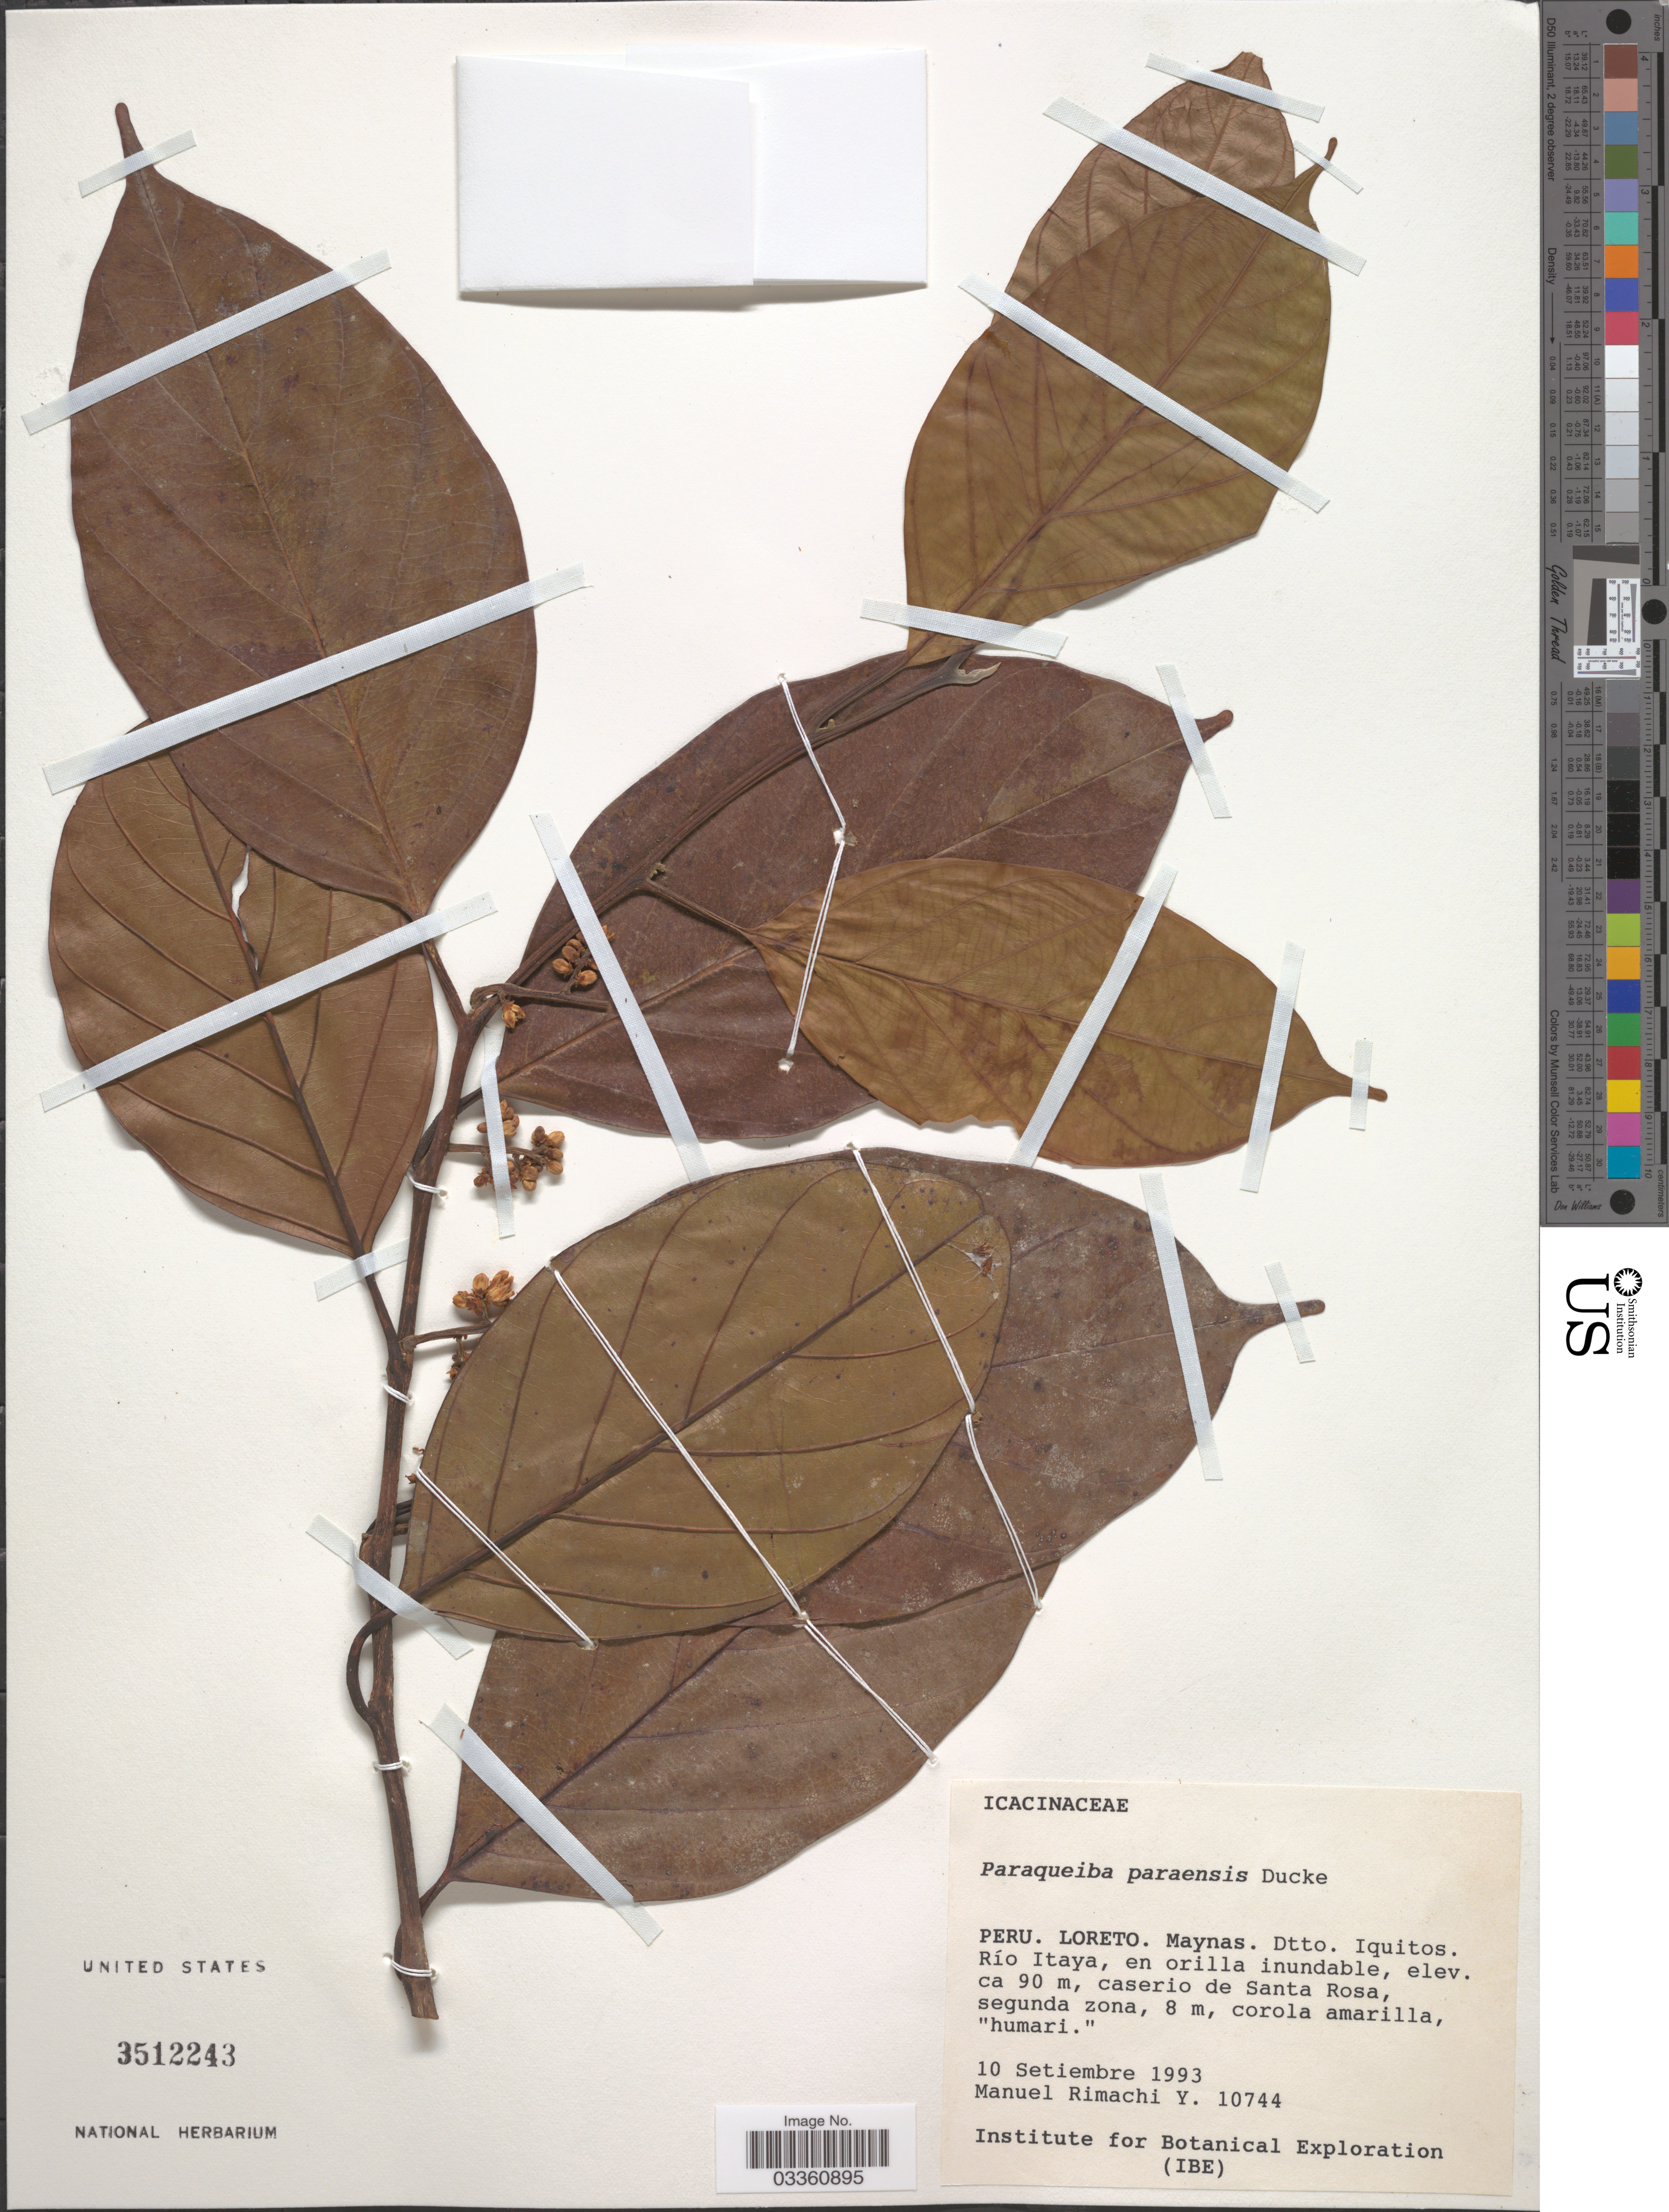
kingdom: Plantae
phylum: Tracheophyta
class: Magnoliopsida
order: Metteniusales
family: Metteniusaceae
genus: Poraqueiba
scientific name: Poraqueiba paraensis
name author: Ducke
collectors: M. Rimachi Y.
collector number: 10744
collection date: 1993-09-10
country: Peru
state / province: Loreto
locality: Maynas. Dtto. Iquitos. Río Itaya, en orilla inundable, caserio de Santa Roasa, segunda zona.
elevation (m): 90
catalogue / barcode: US 3512243